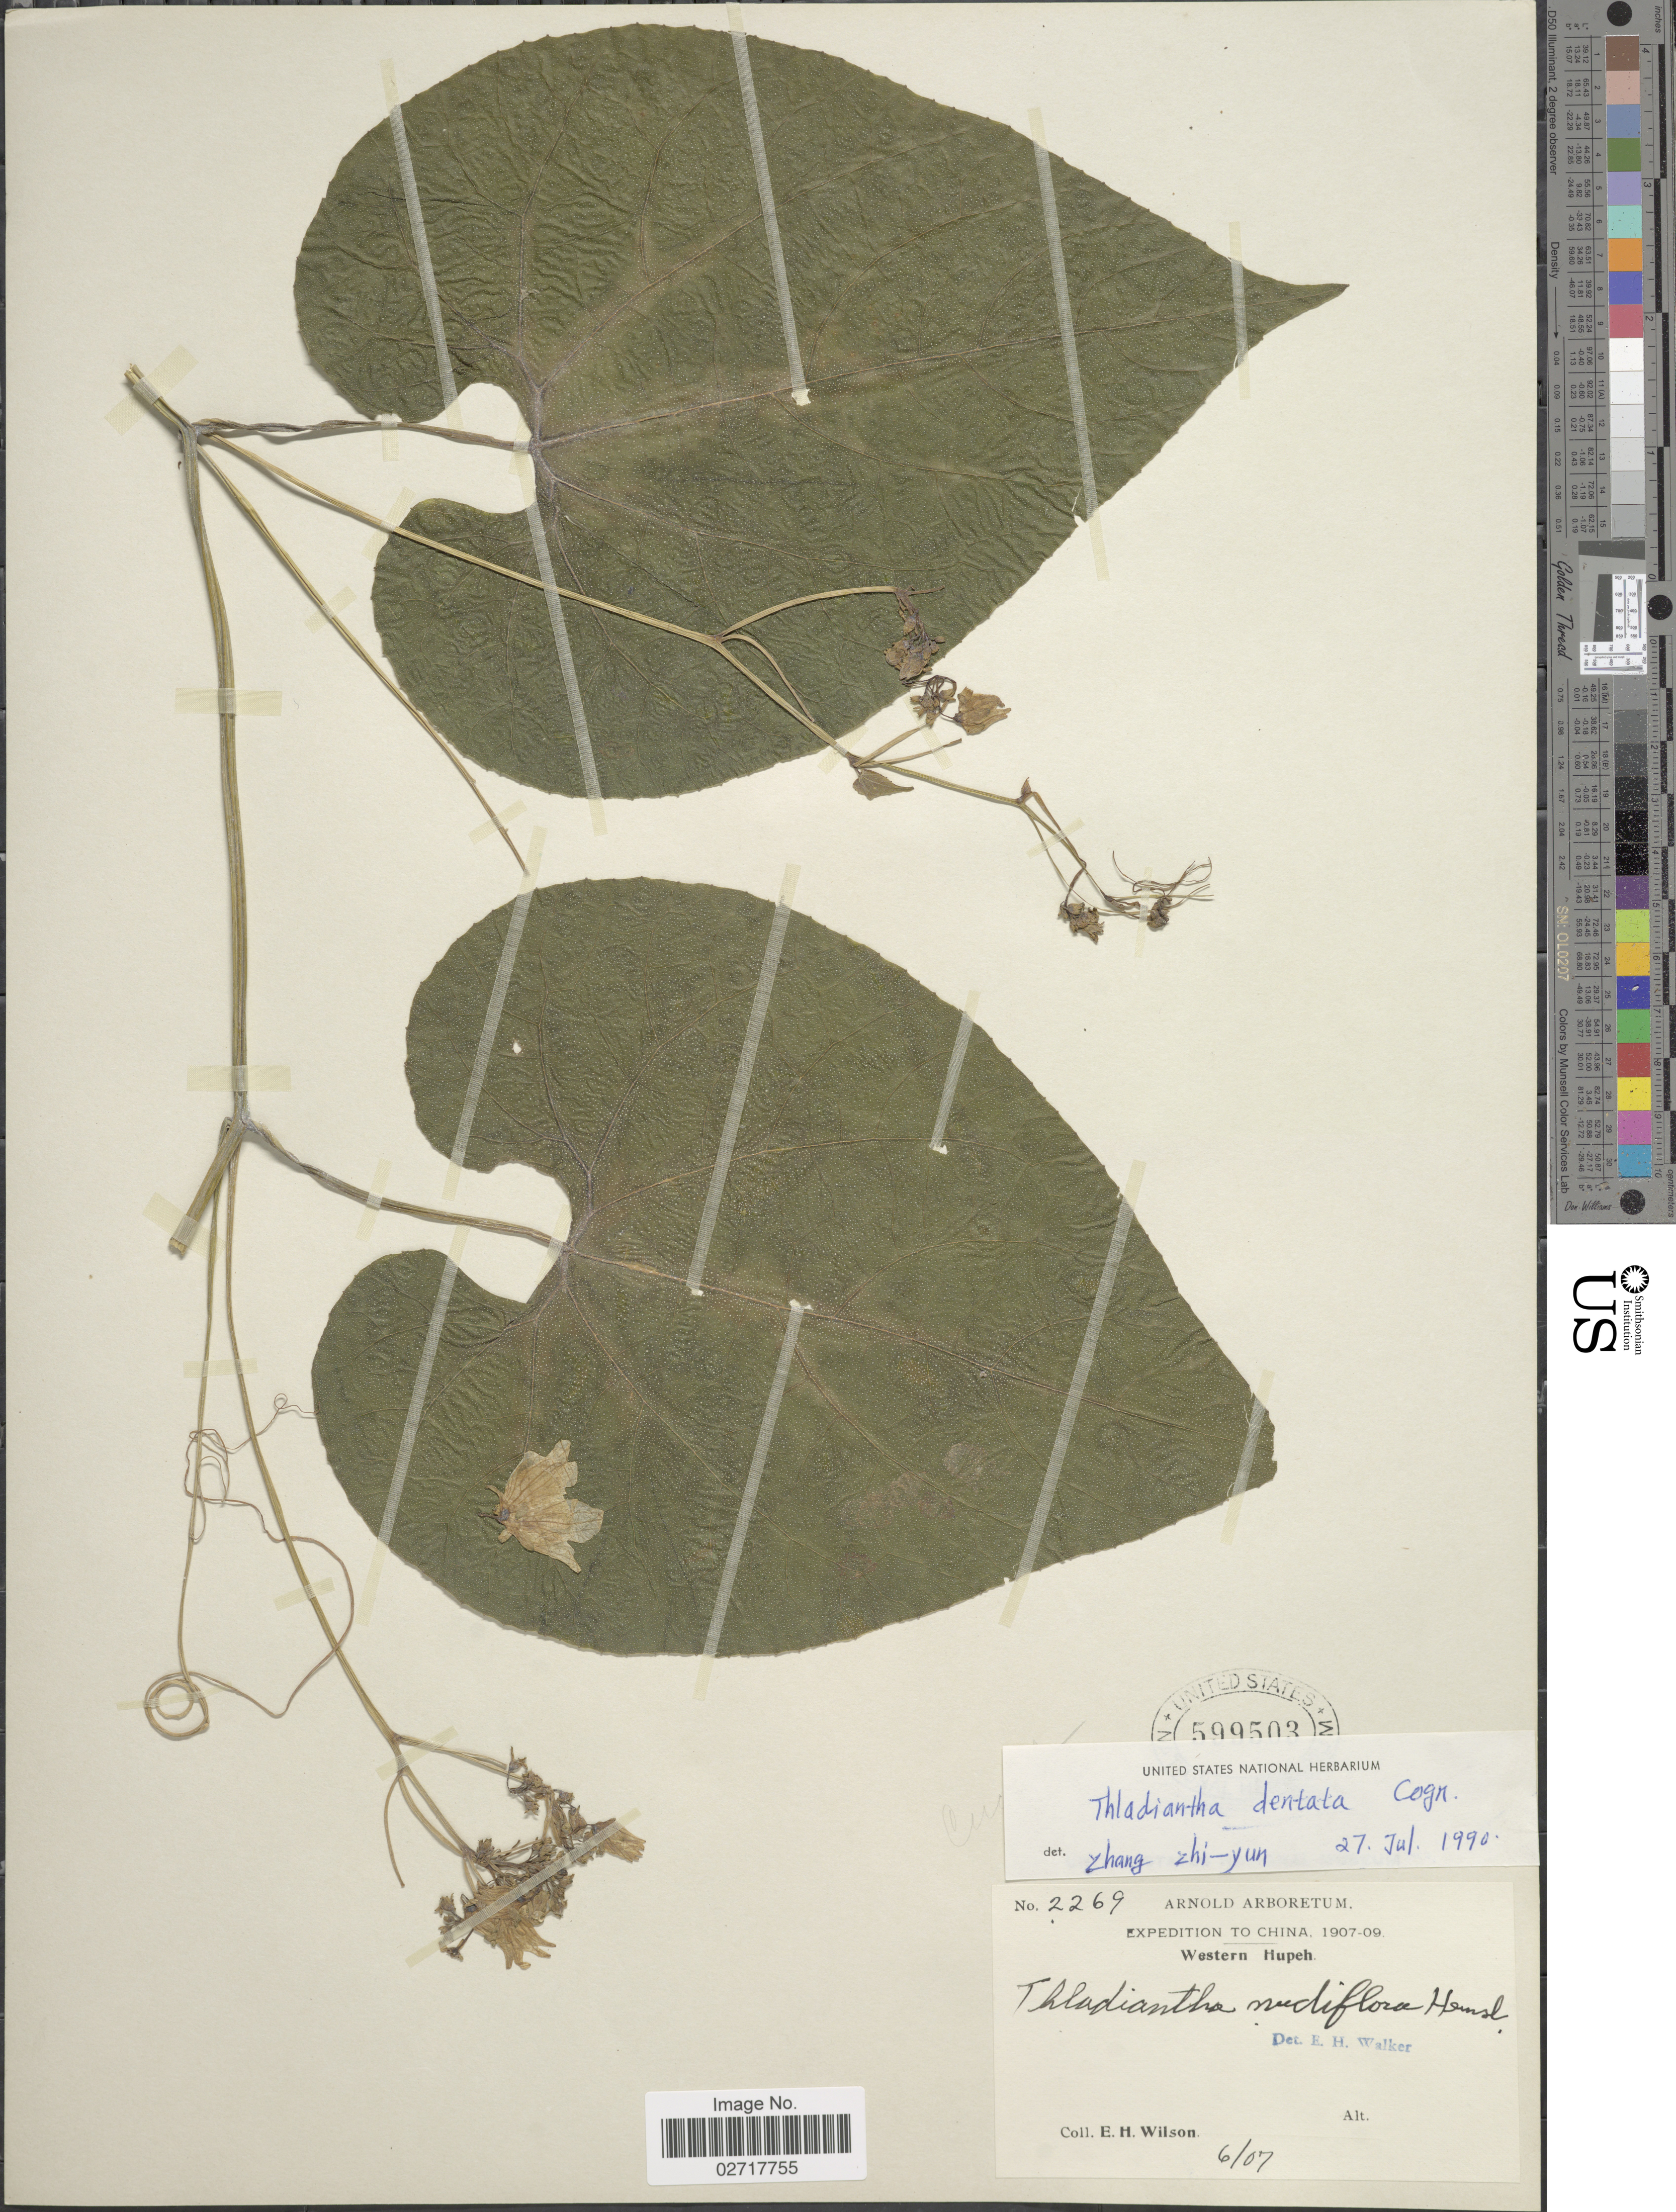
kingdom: Plantae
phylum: Tracheophyta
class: Magnoliopsida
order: Cucurbitales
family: Cucurbitaceae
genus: Thladiantha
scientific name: Thladiantha dentata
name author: Cogn. in Engl.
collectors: E. Wilson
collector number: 2269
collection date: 1907-06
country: China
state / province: Hubei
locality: Western Hupeh.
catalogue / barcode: US 599503